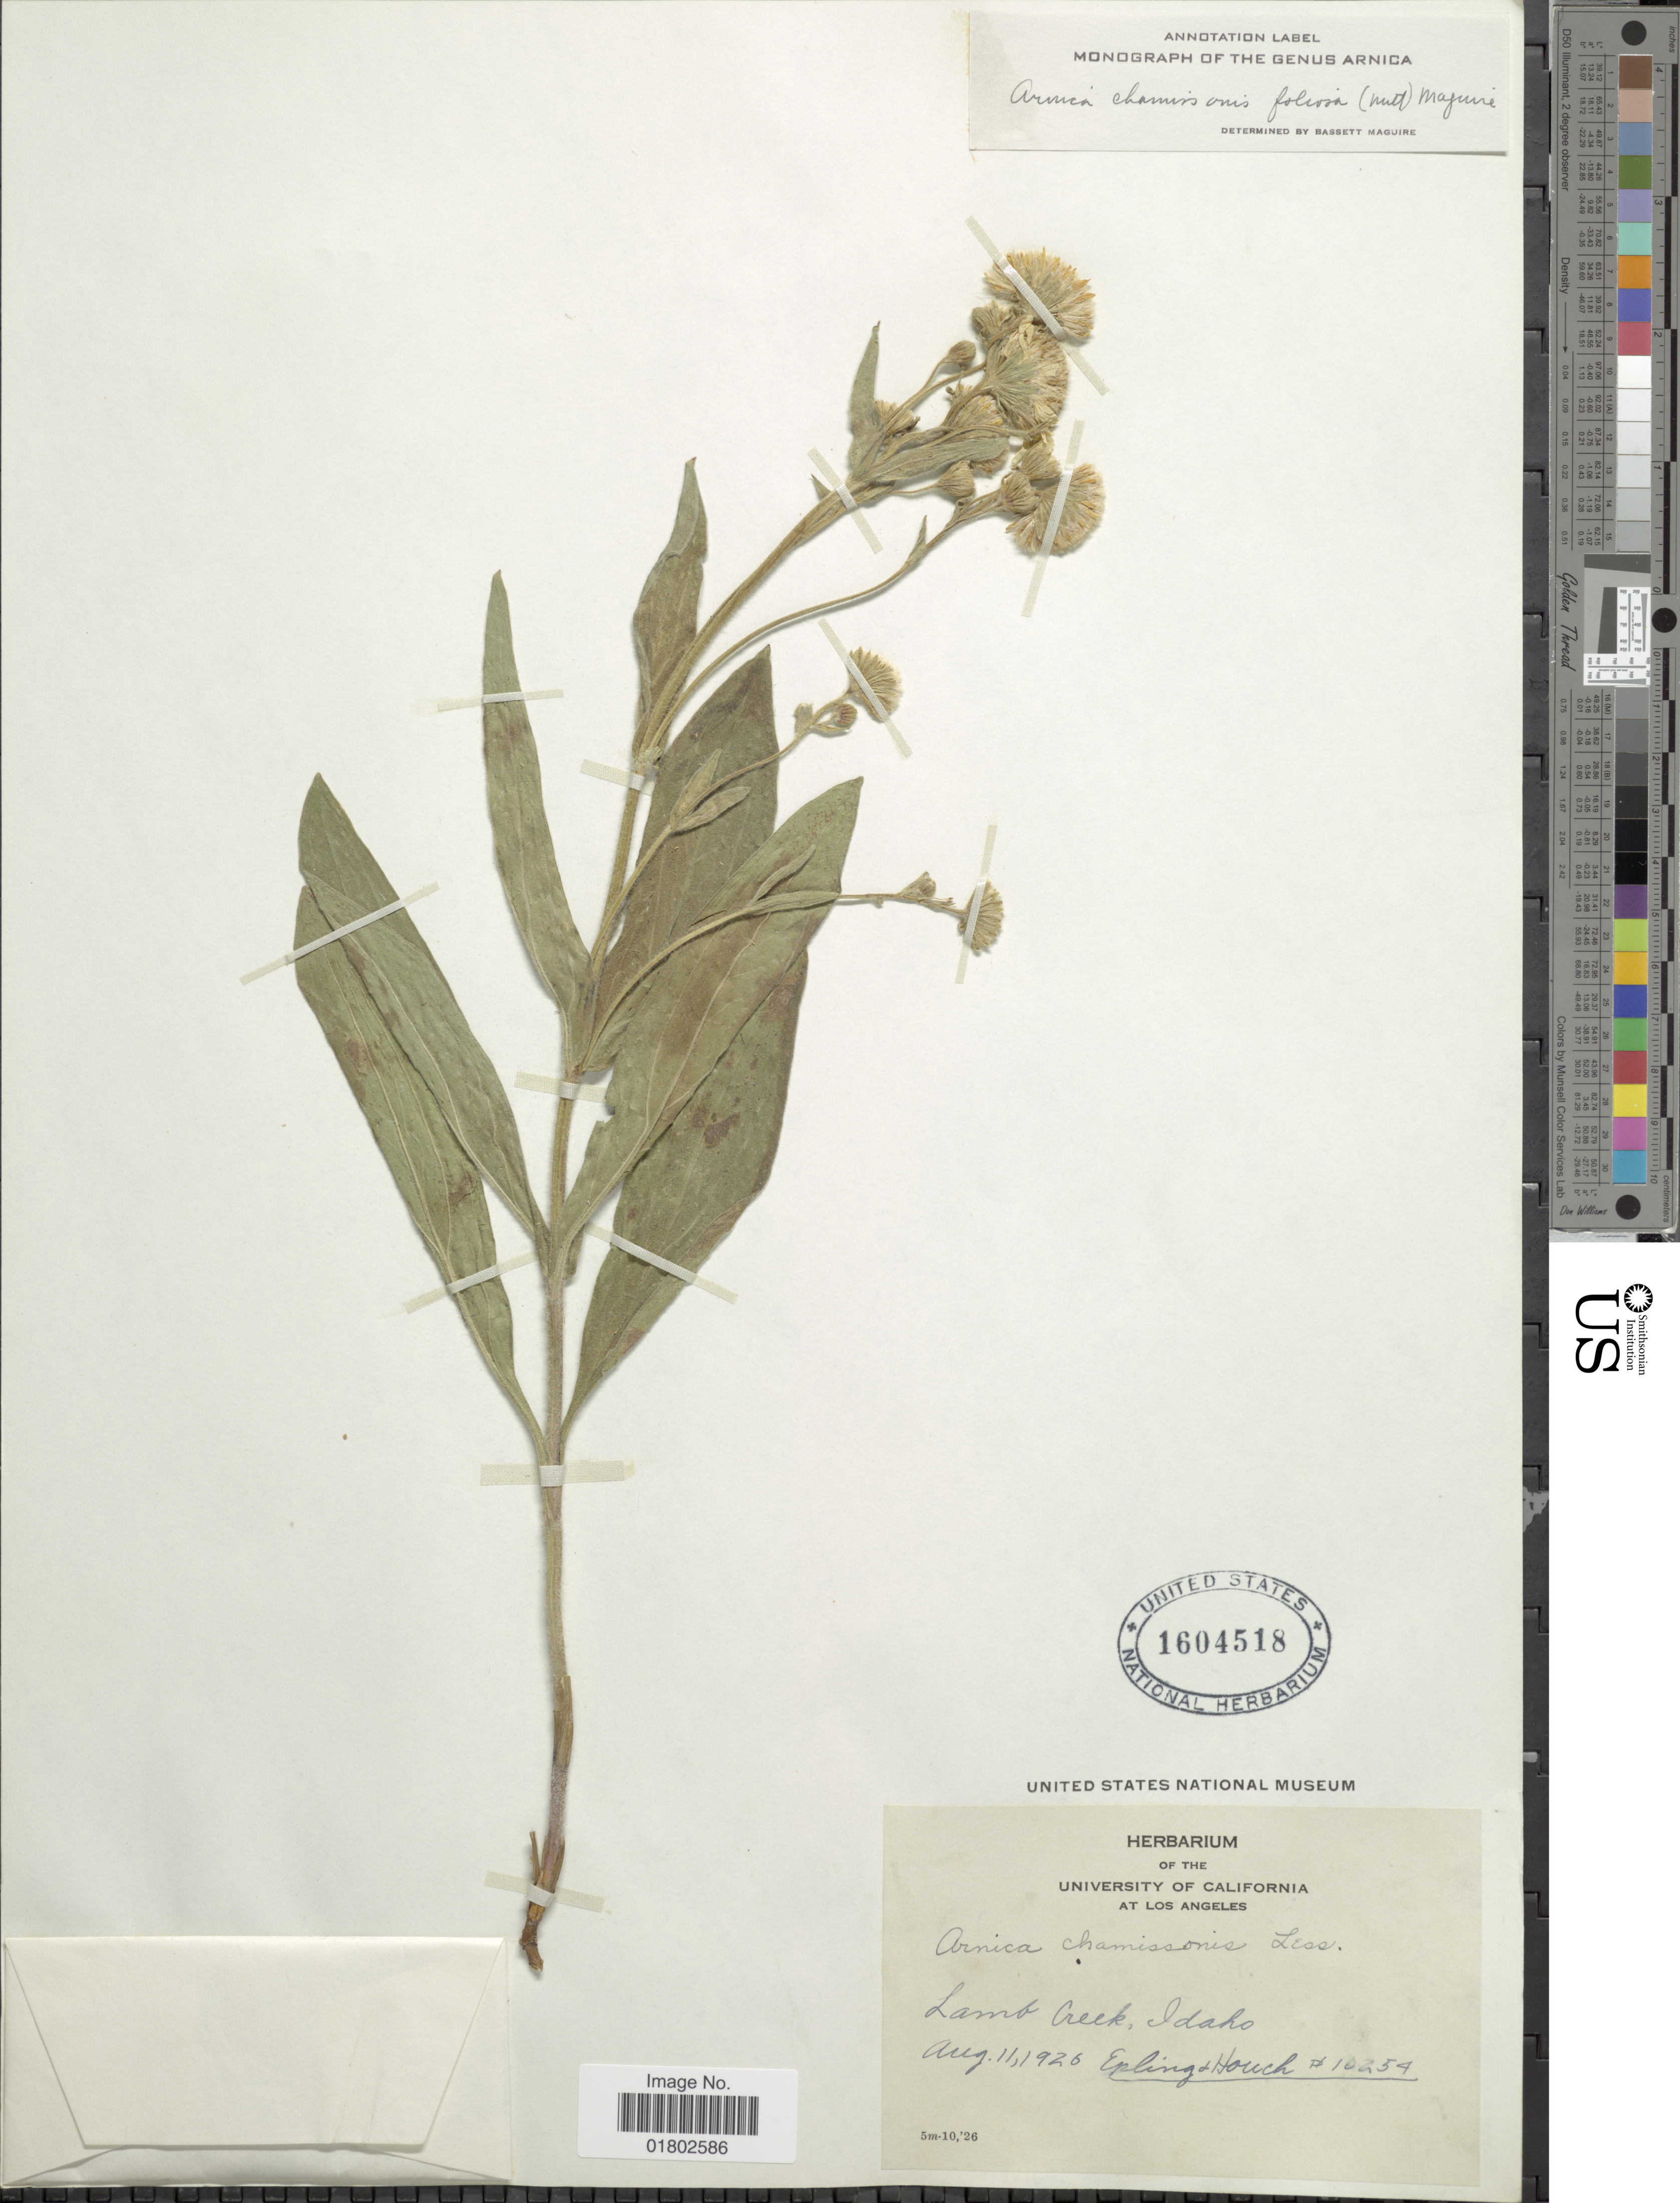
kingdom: Plantae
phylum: Tracheophyta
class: Magnoliopsida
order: Asterales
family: Asteraceae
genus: Arnica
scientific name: Arnica chamissonis subsp. foliosa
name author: (Nutt.) Maguire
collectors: -- Epling & Houch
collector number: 10254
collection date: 1926-08-11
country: United States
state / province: Idaho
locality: Lamb Creek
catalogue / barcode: US 1604518